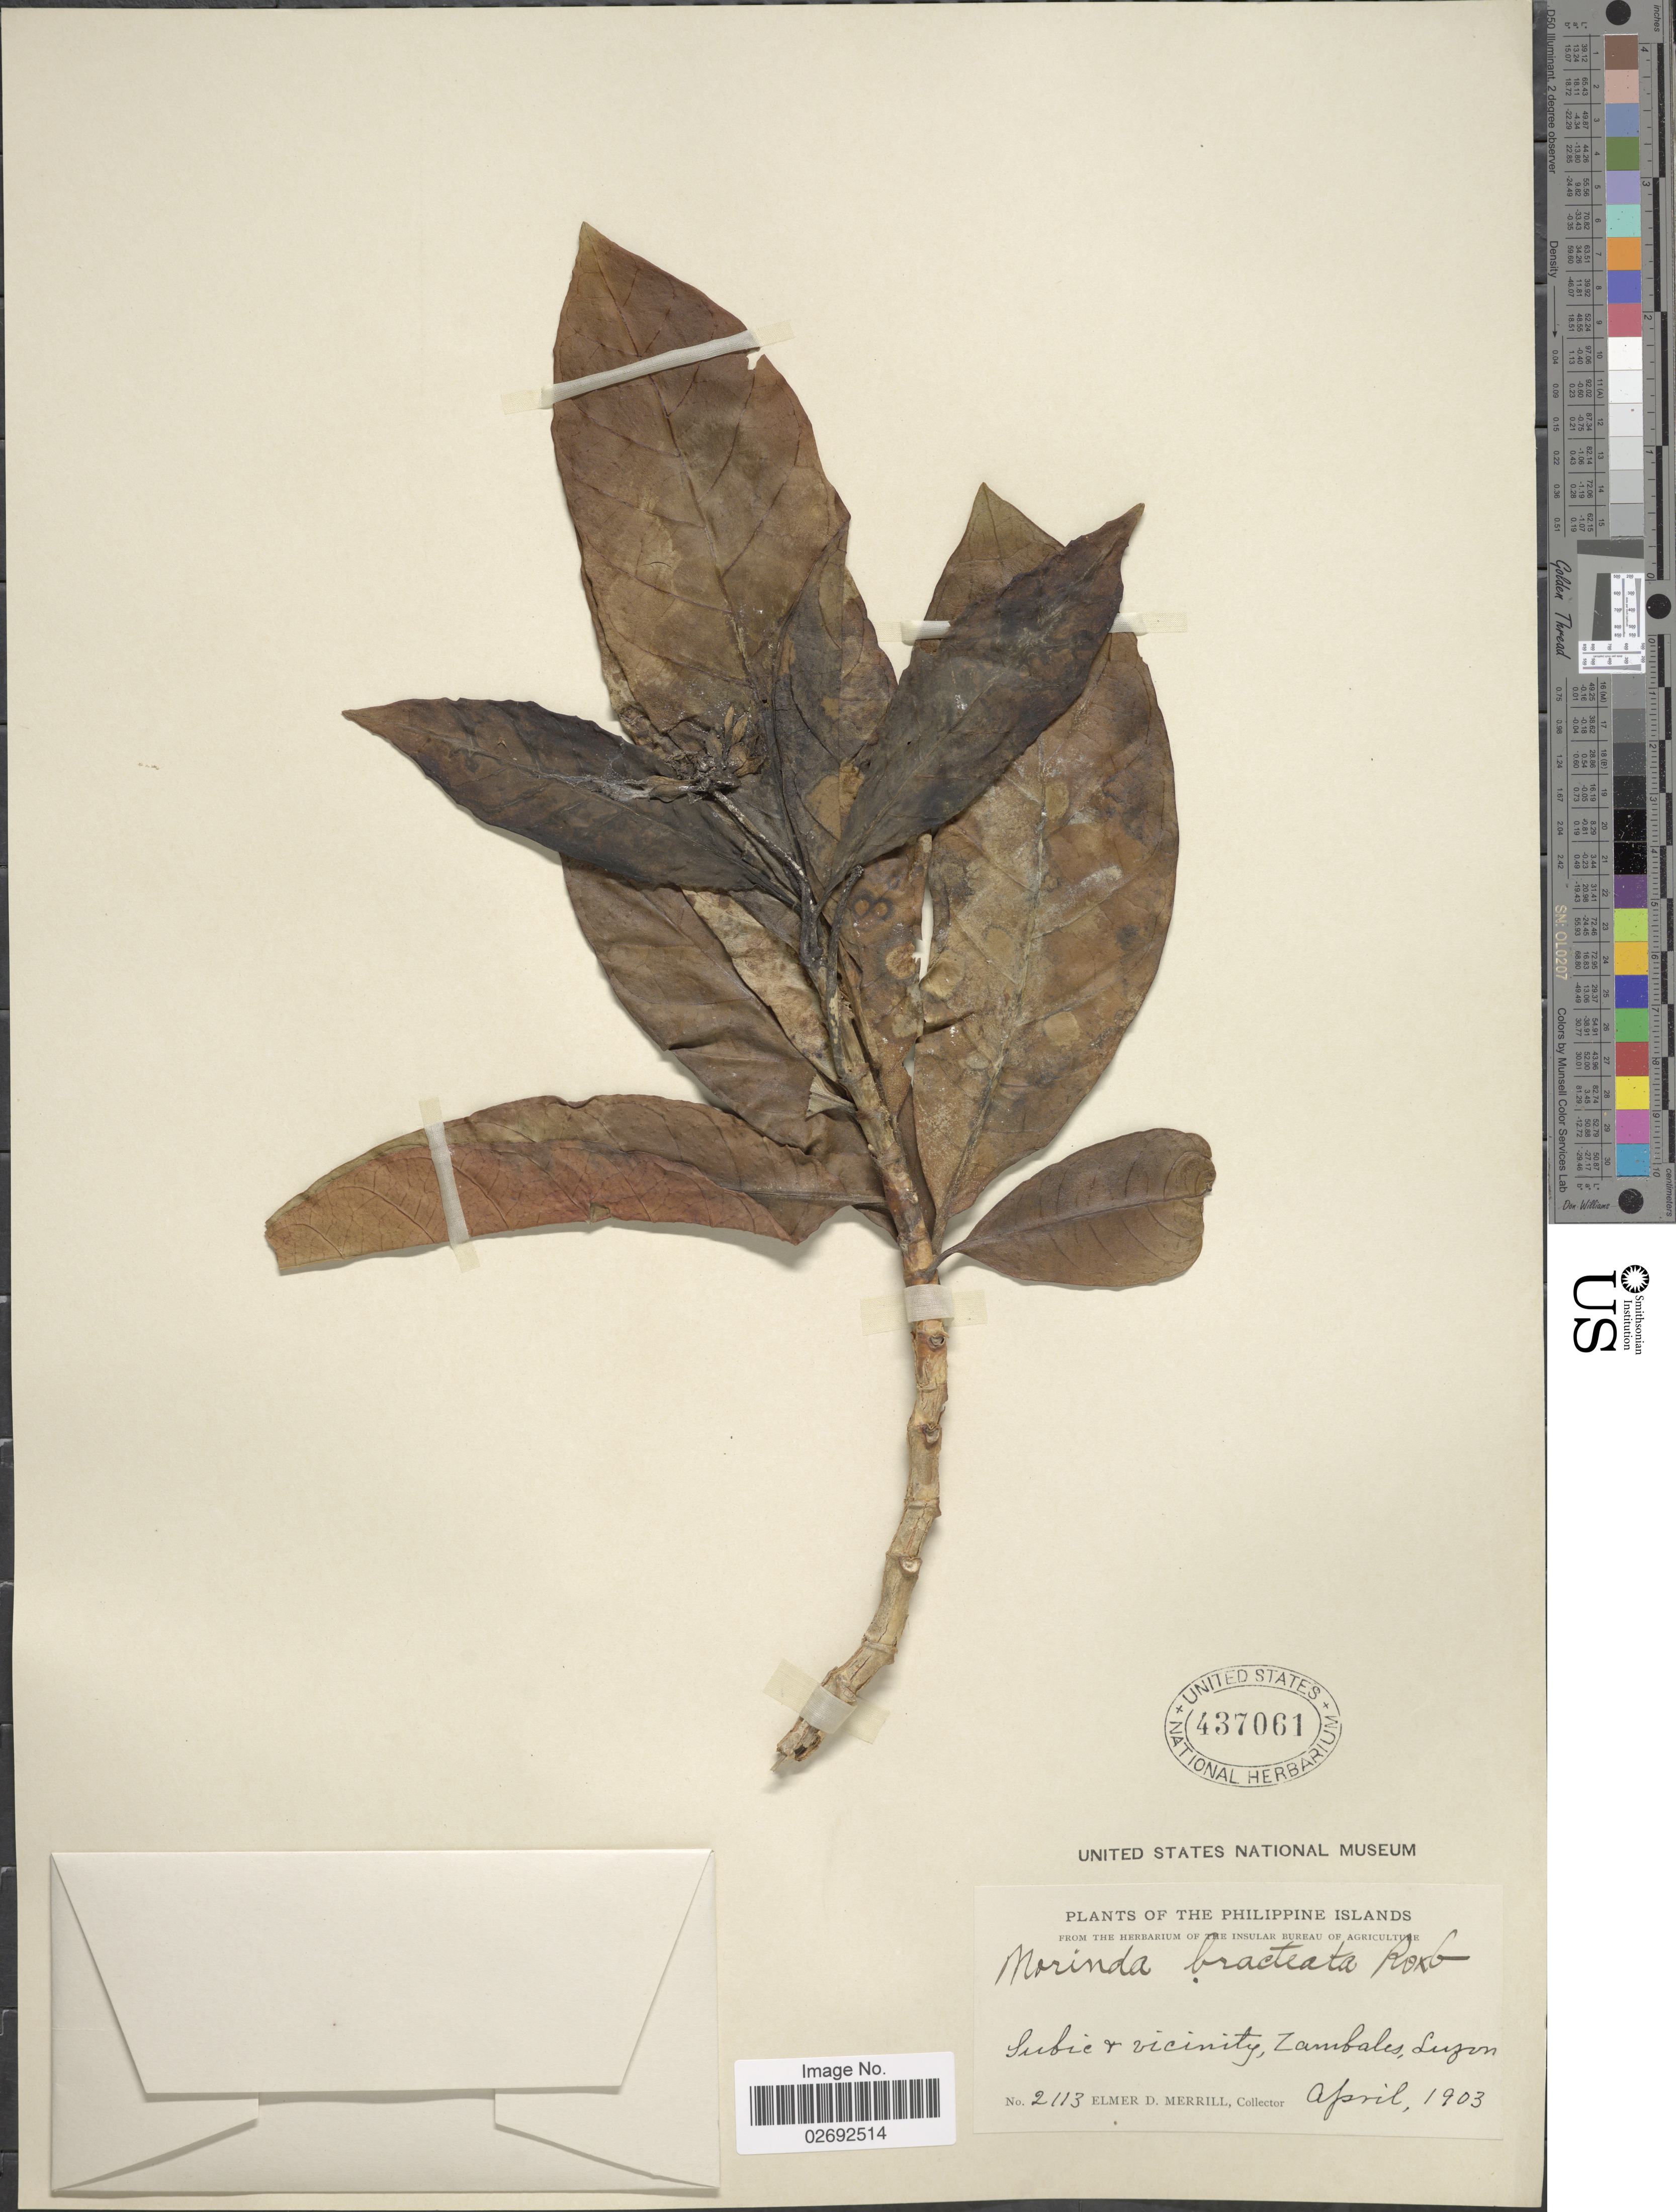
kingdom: Plantae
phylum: Tracheophyta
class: Magnoliopsida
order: Gentianales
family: Rubiaceae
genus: Morinda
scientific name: Morinda bracteata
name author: Roxb.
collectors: E. D. Merrill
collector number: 2113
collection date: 1903-04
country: Philippines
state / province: Central Luzon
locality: Subic + vicinity, Zambales, Luzon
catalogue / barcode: US 437061